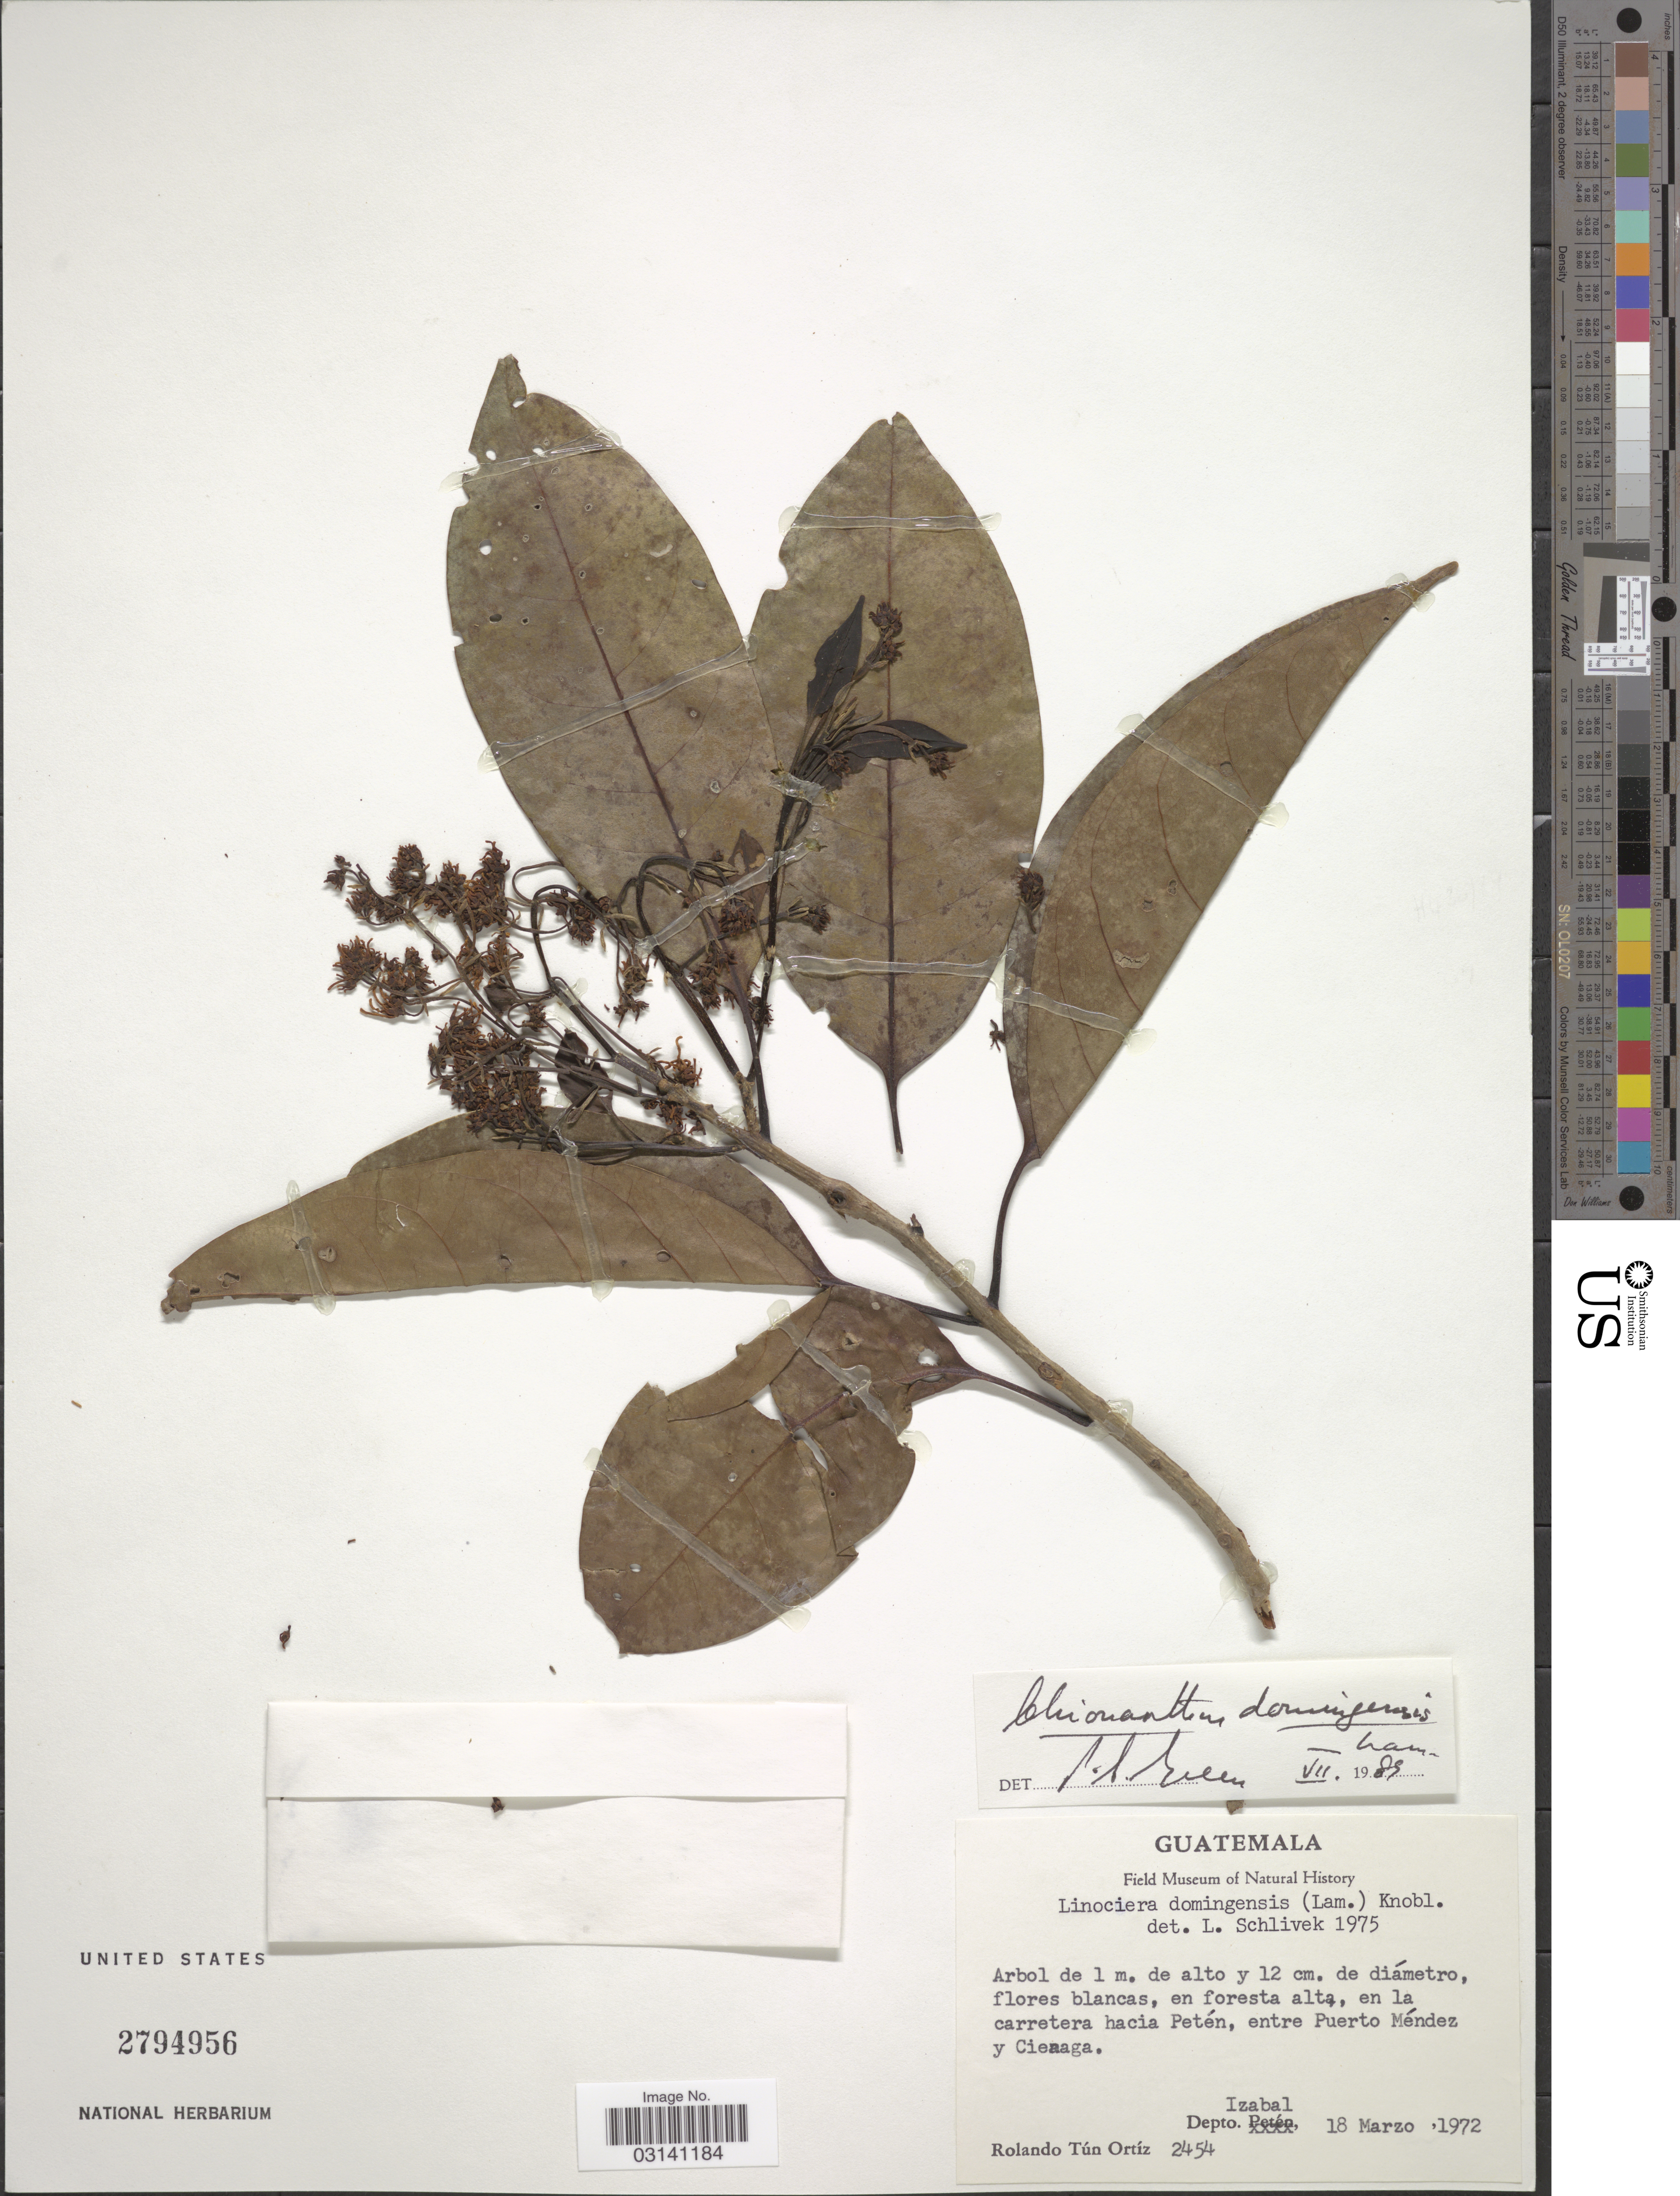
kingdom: Plantae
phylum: Tracheophyta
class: Magnoliopsida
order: Lamiales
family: Oleaceae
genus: Chionanthus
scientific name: Chionanthus domingensis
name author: Lam.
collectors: R. T. Ortíz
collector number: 2454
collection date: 1972-03-18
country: Guatemala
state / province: Izabal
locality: En foresta alta, en la carretera hacia Petén, entre Puerto Méndez y Cienaga. Depto. Izabal.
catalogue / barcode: US 2794956